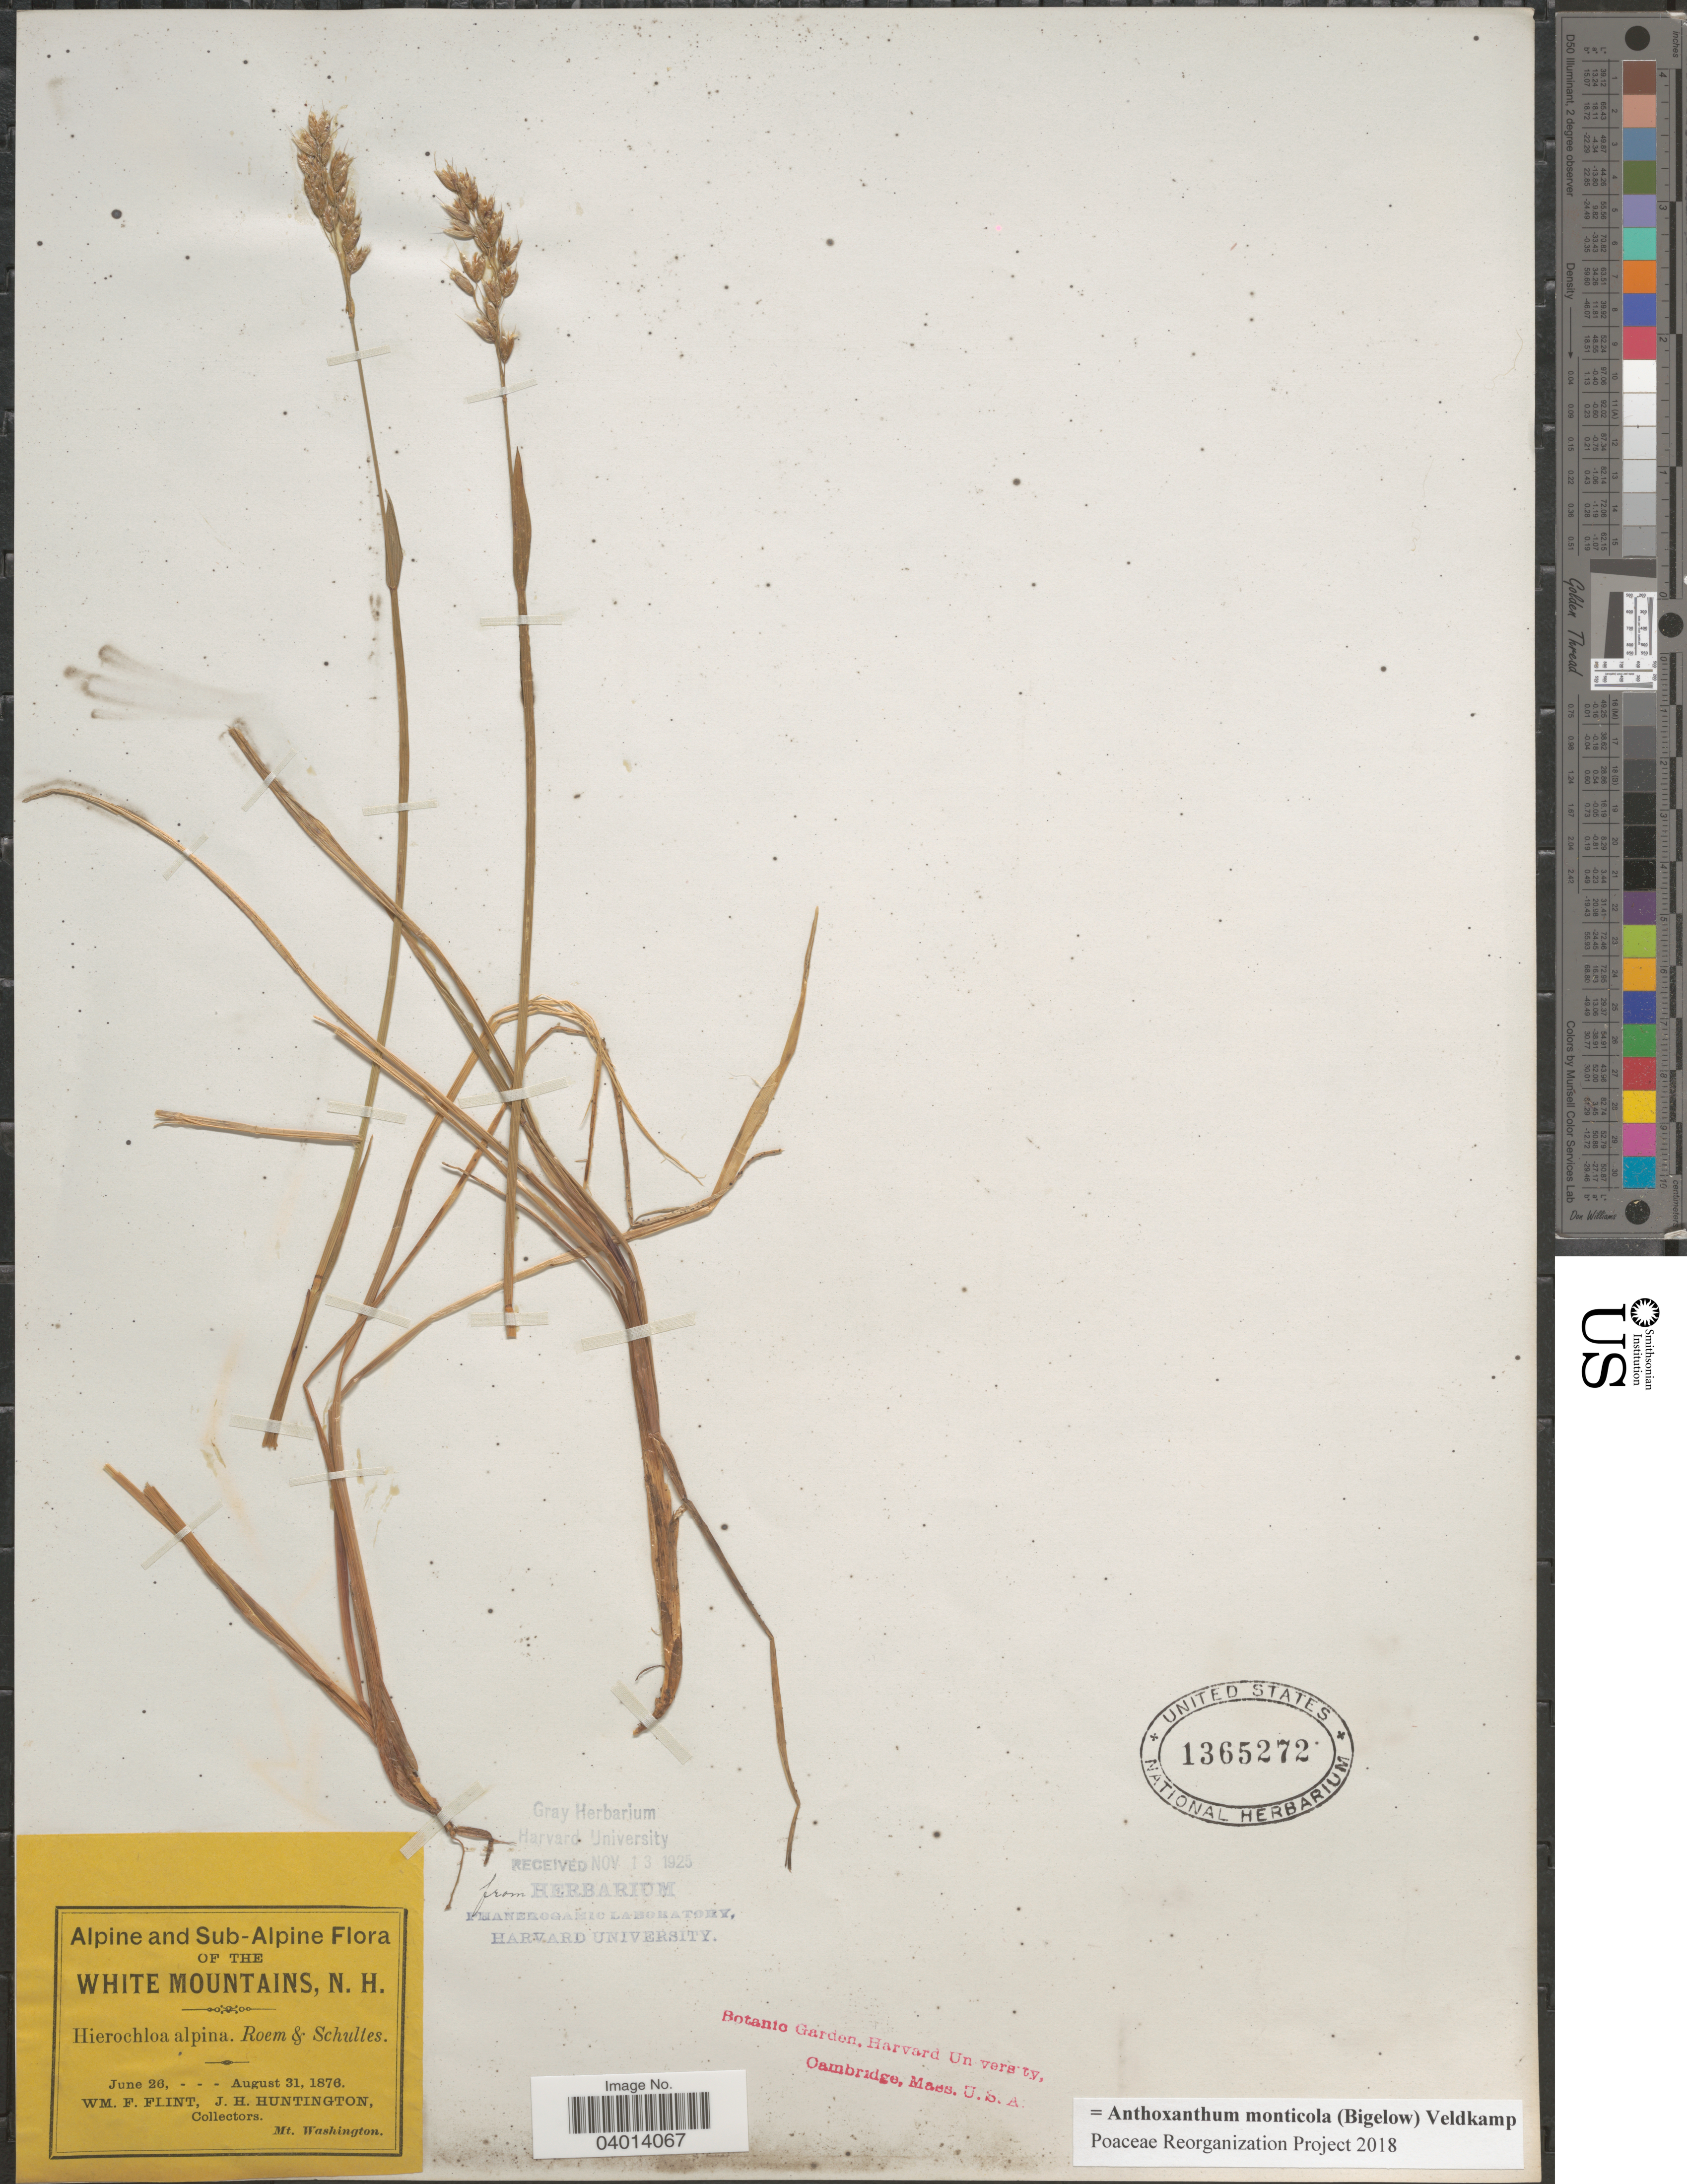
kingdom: Plantae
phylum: Tracheophyta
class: Liliopsida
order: Poales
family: Poaceae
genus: Anthoxanthum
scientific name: Anthoxanthum monticola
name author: (Bigelow) Veldkamp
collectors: W. Flint & J. Huntington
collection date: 1876-06-26/1876-08-31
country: United States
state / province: New Hampshire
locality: Alpine and Sub-Alpine of the White Mountains. Mt. Washington.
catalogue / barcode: US 1365272